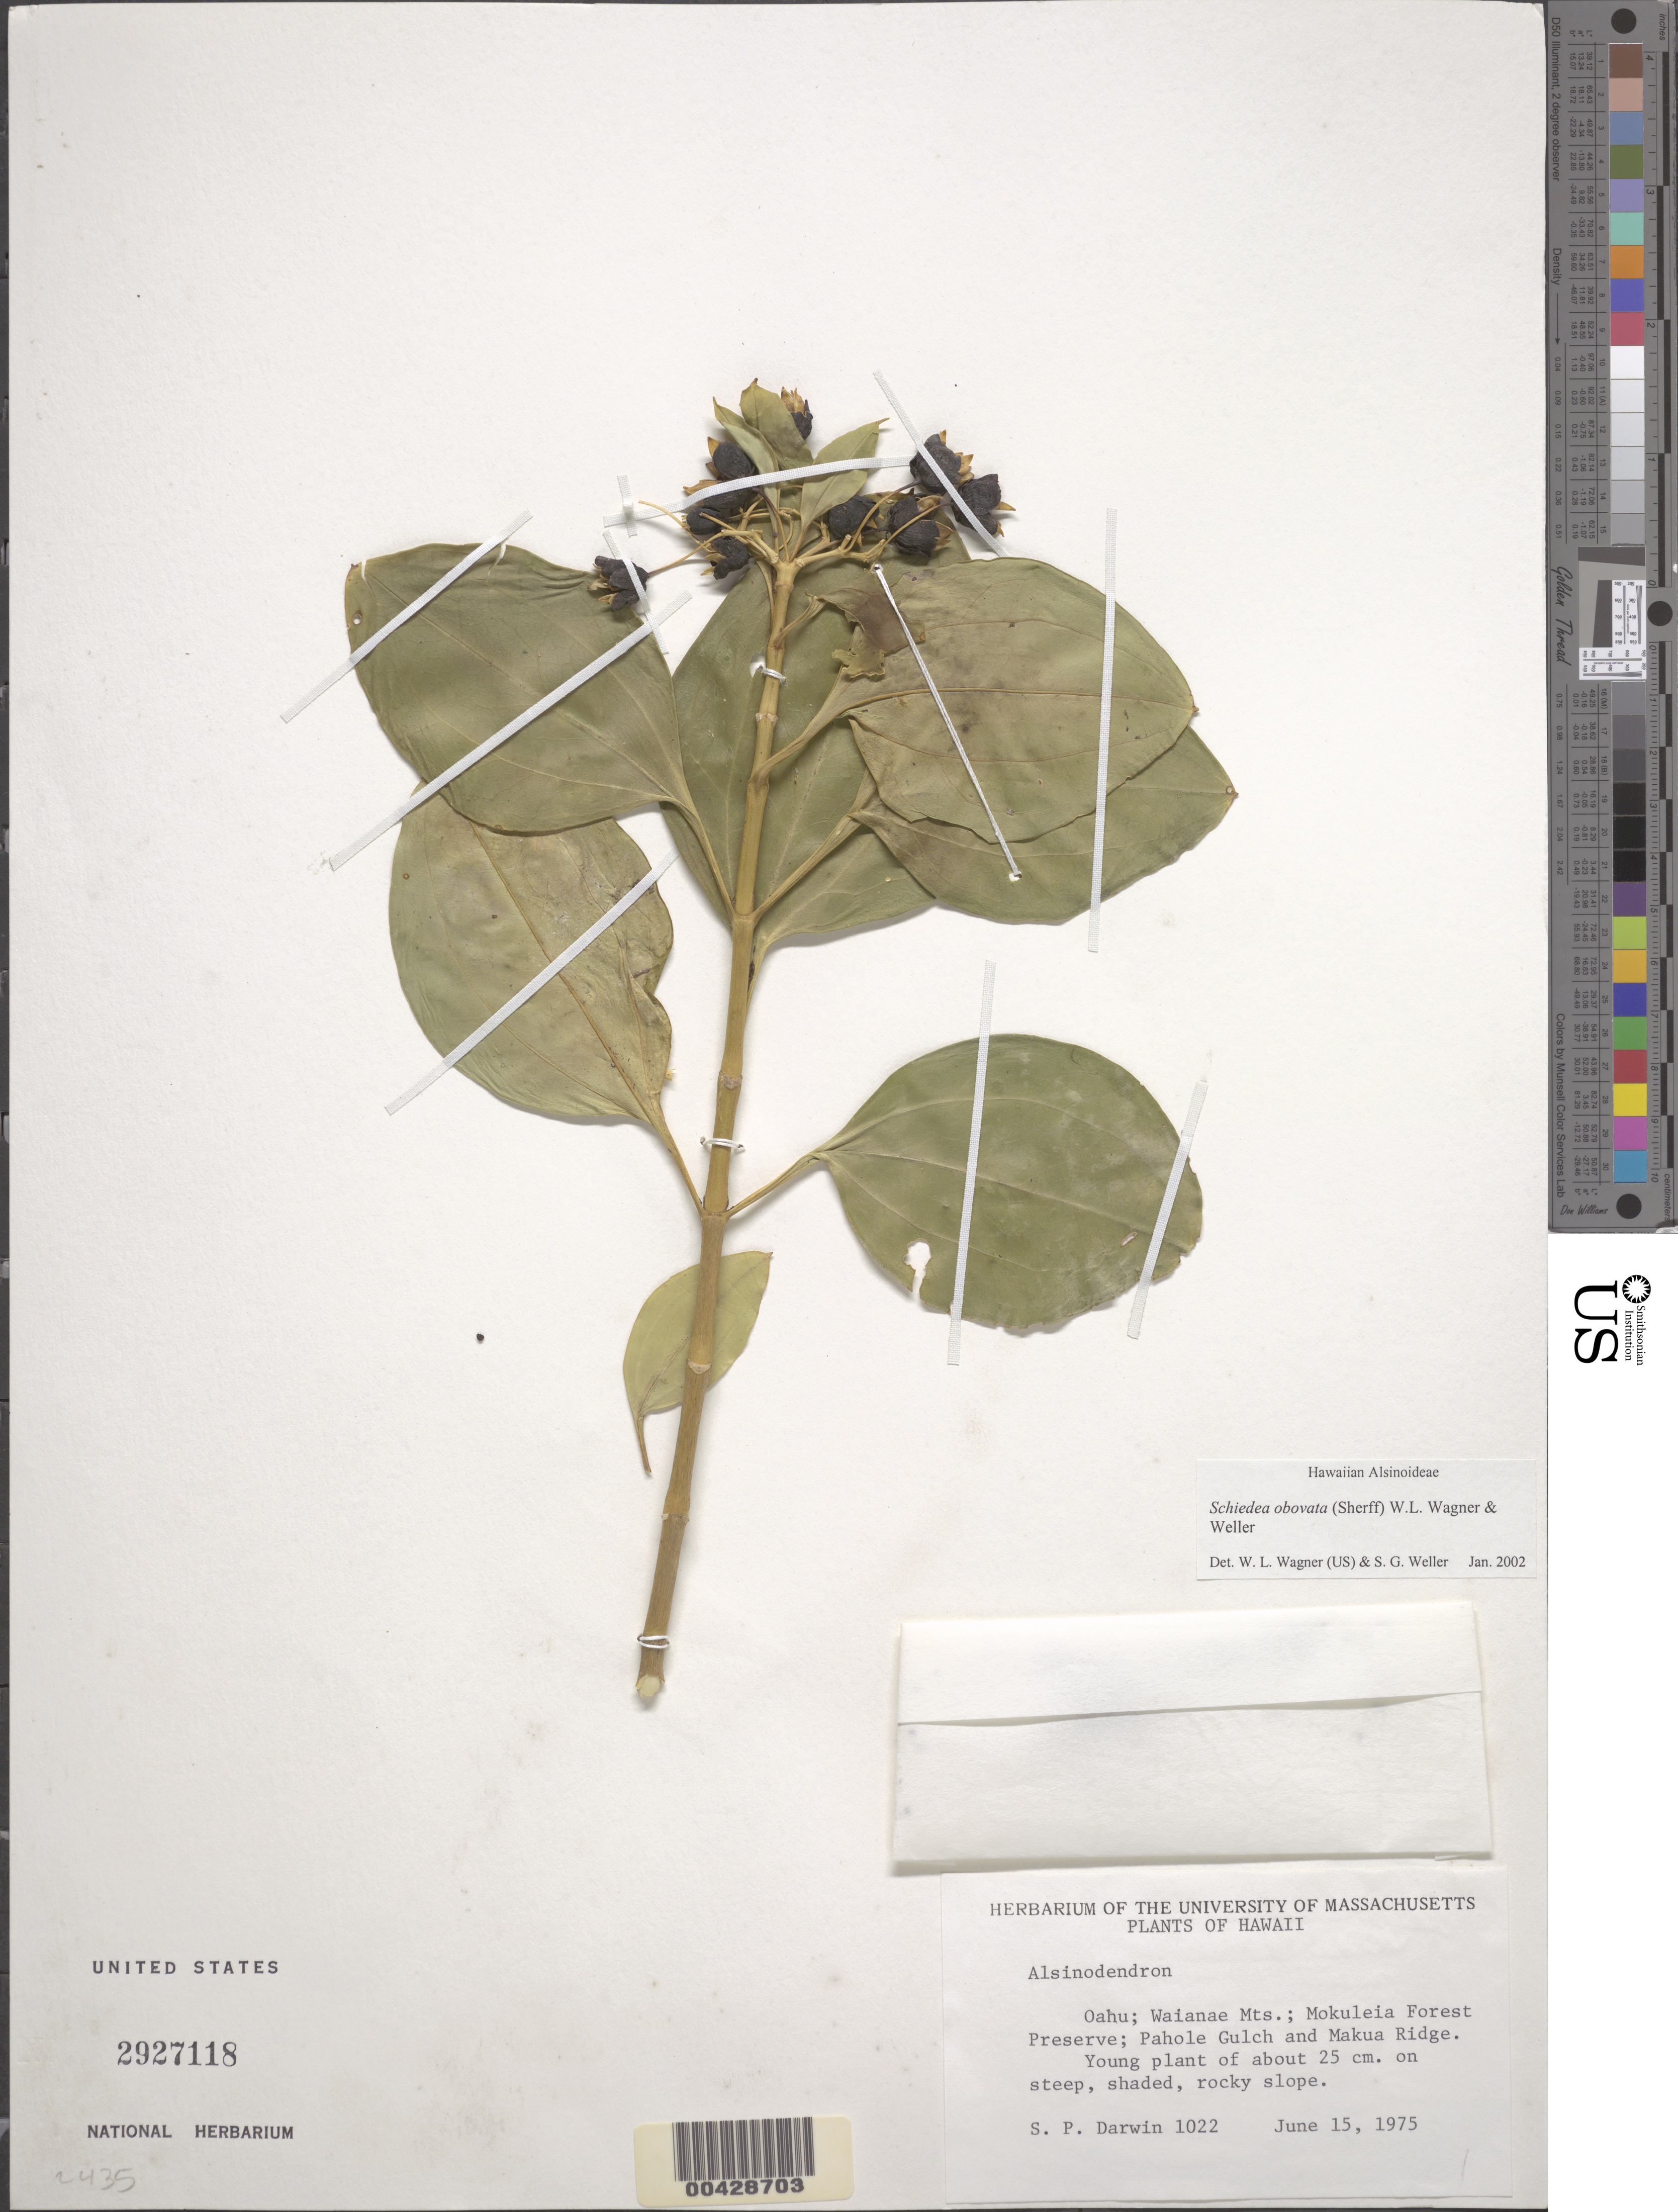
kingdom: Plantae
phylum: Tracheophyta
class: Magnoliopsida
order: Caryophyllales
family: Caryophyllaceae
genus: Schiedea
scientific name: Schiedea obovata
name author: (Sherff) W.L. Wagner & Weller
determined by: Wagner, W. L.; Weller, Stephen G.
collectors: S. P. Darwin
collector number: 1022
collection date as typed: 15 Jun 1975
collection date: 1975-06-15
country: United States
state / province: Hawaii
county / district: Honolulu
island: Oahu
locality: Waianae Mountains; Mokuleia Forest Preserve; Pahole Gulch and Makua Ridge.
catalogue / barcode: US 2927118